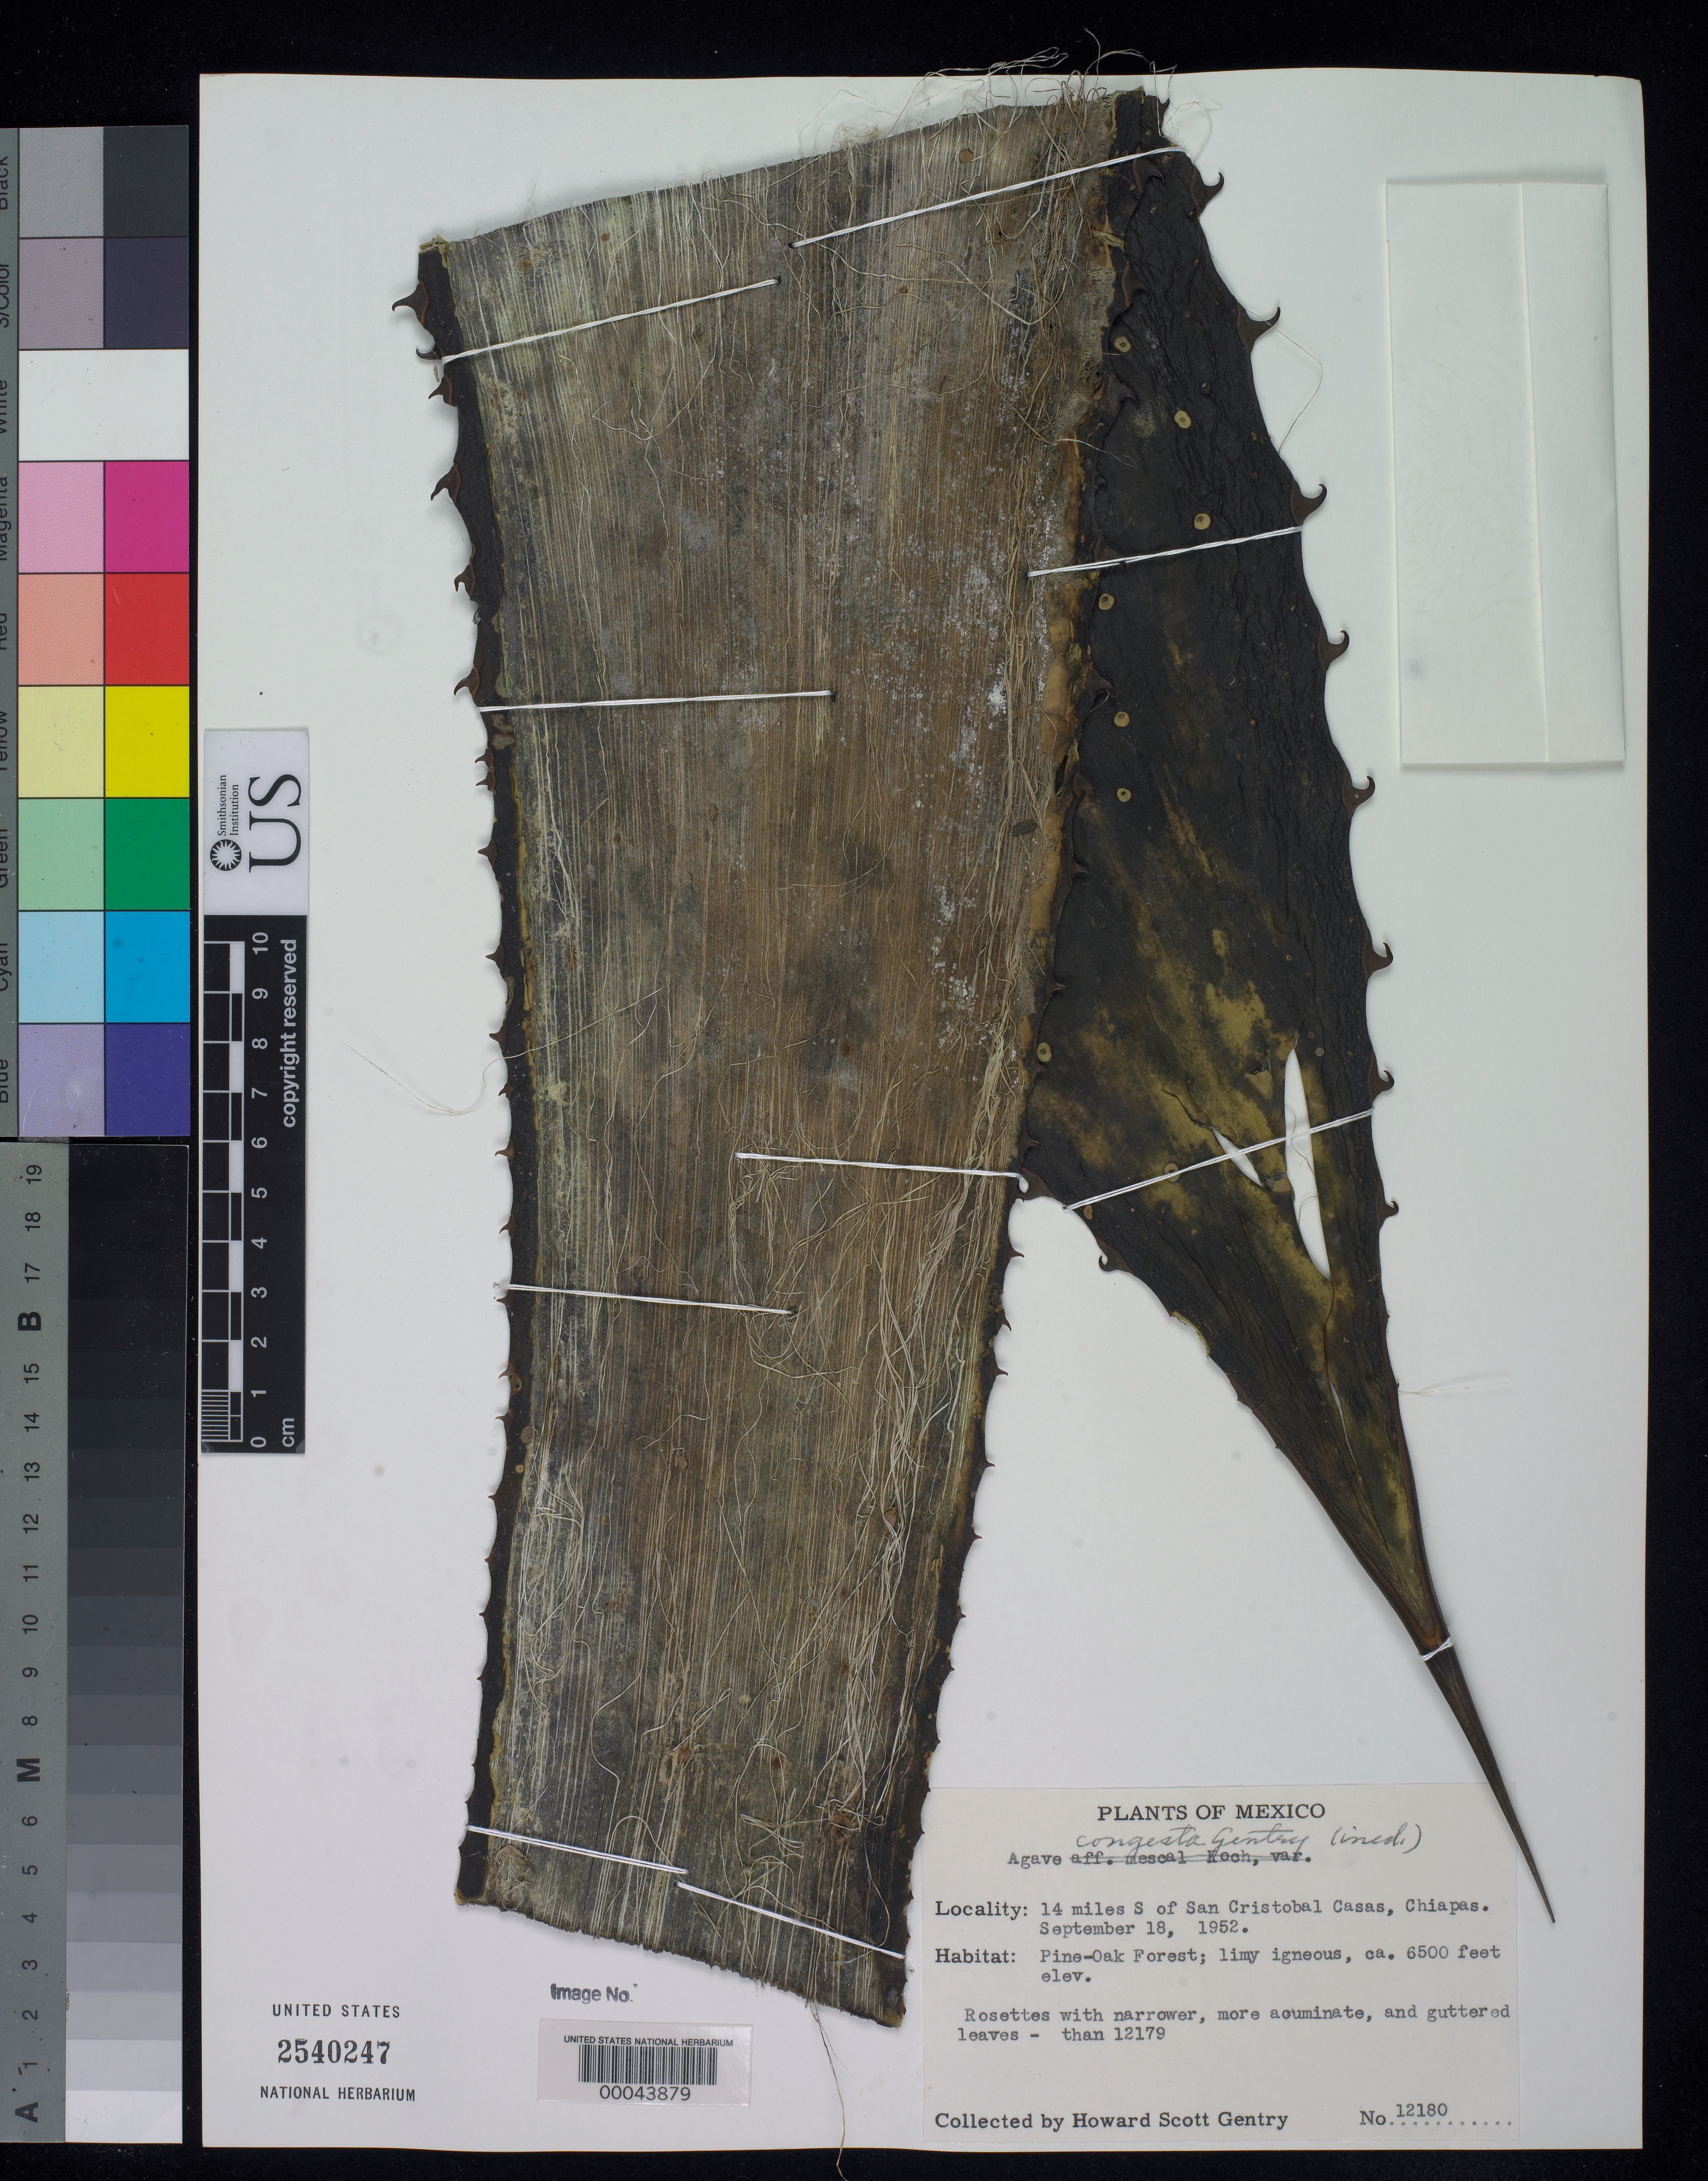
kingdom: Plantae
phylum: Tracheophyta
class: Liliopsida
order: Asparagales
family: Asparagaceae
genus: Agave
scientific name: Agave congesta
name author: Gentry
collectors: H. S. Gentry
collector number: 12180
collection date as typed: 18 Sep 1952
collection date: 1952-09-18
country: Mexico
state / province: Chiapas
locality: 14 mi S of San Cristobal Casas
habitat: Limy igneous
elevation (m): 1981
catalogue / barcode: US 2540247